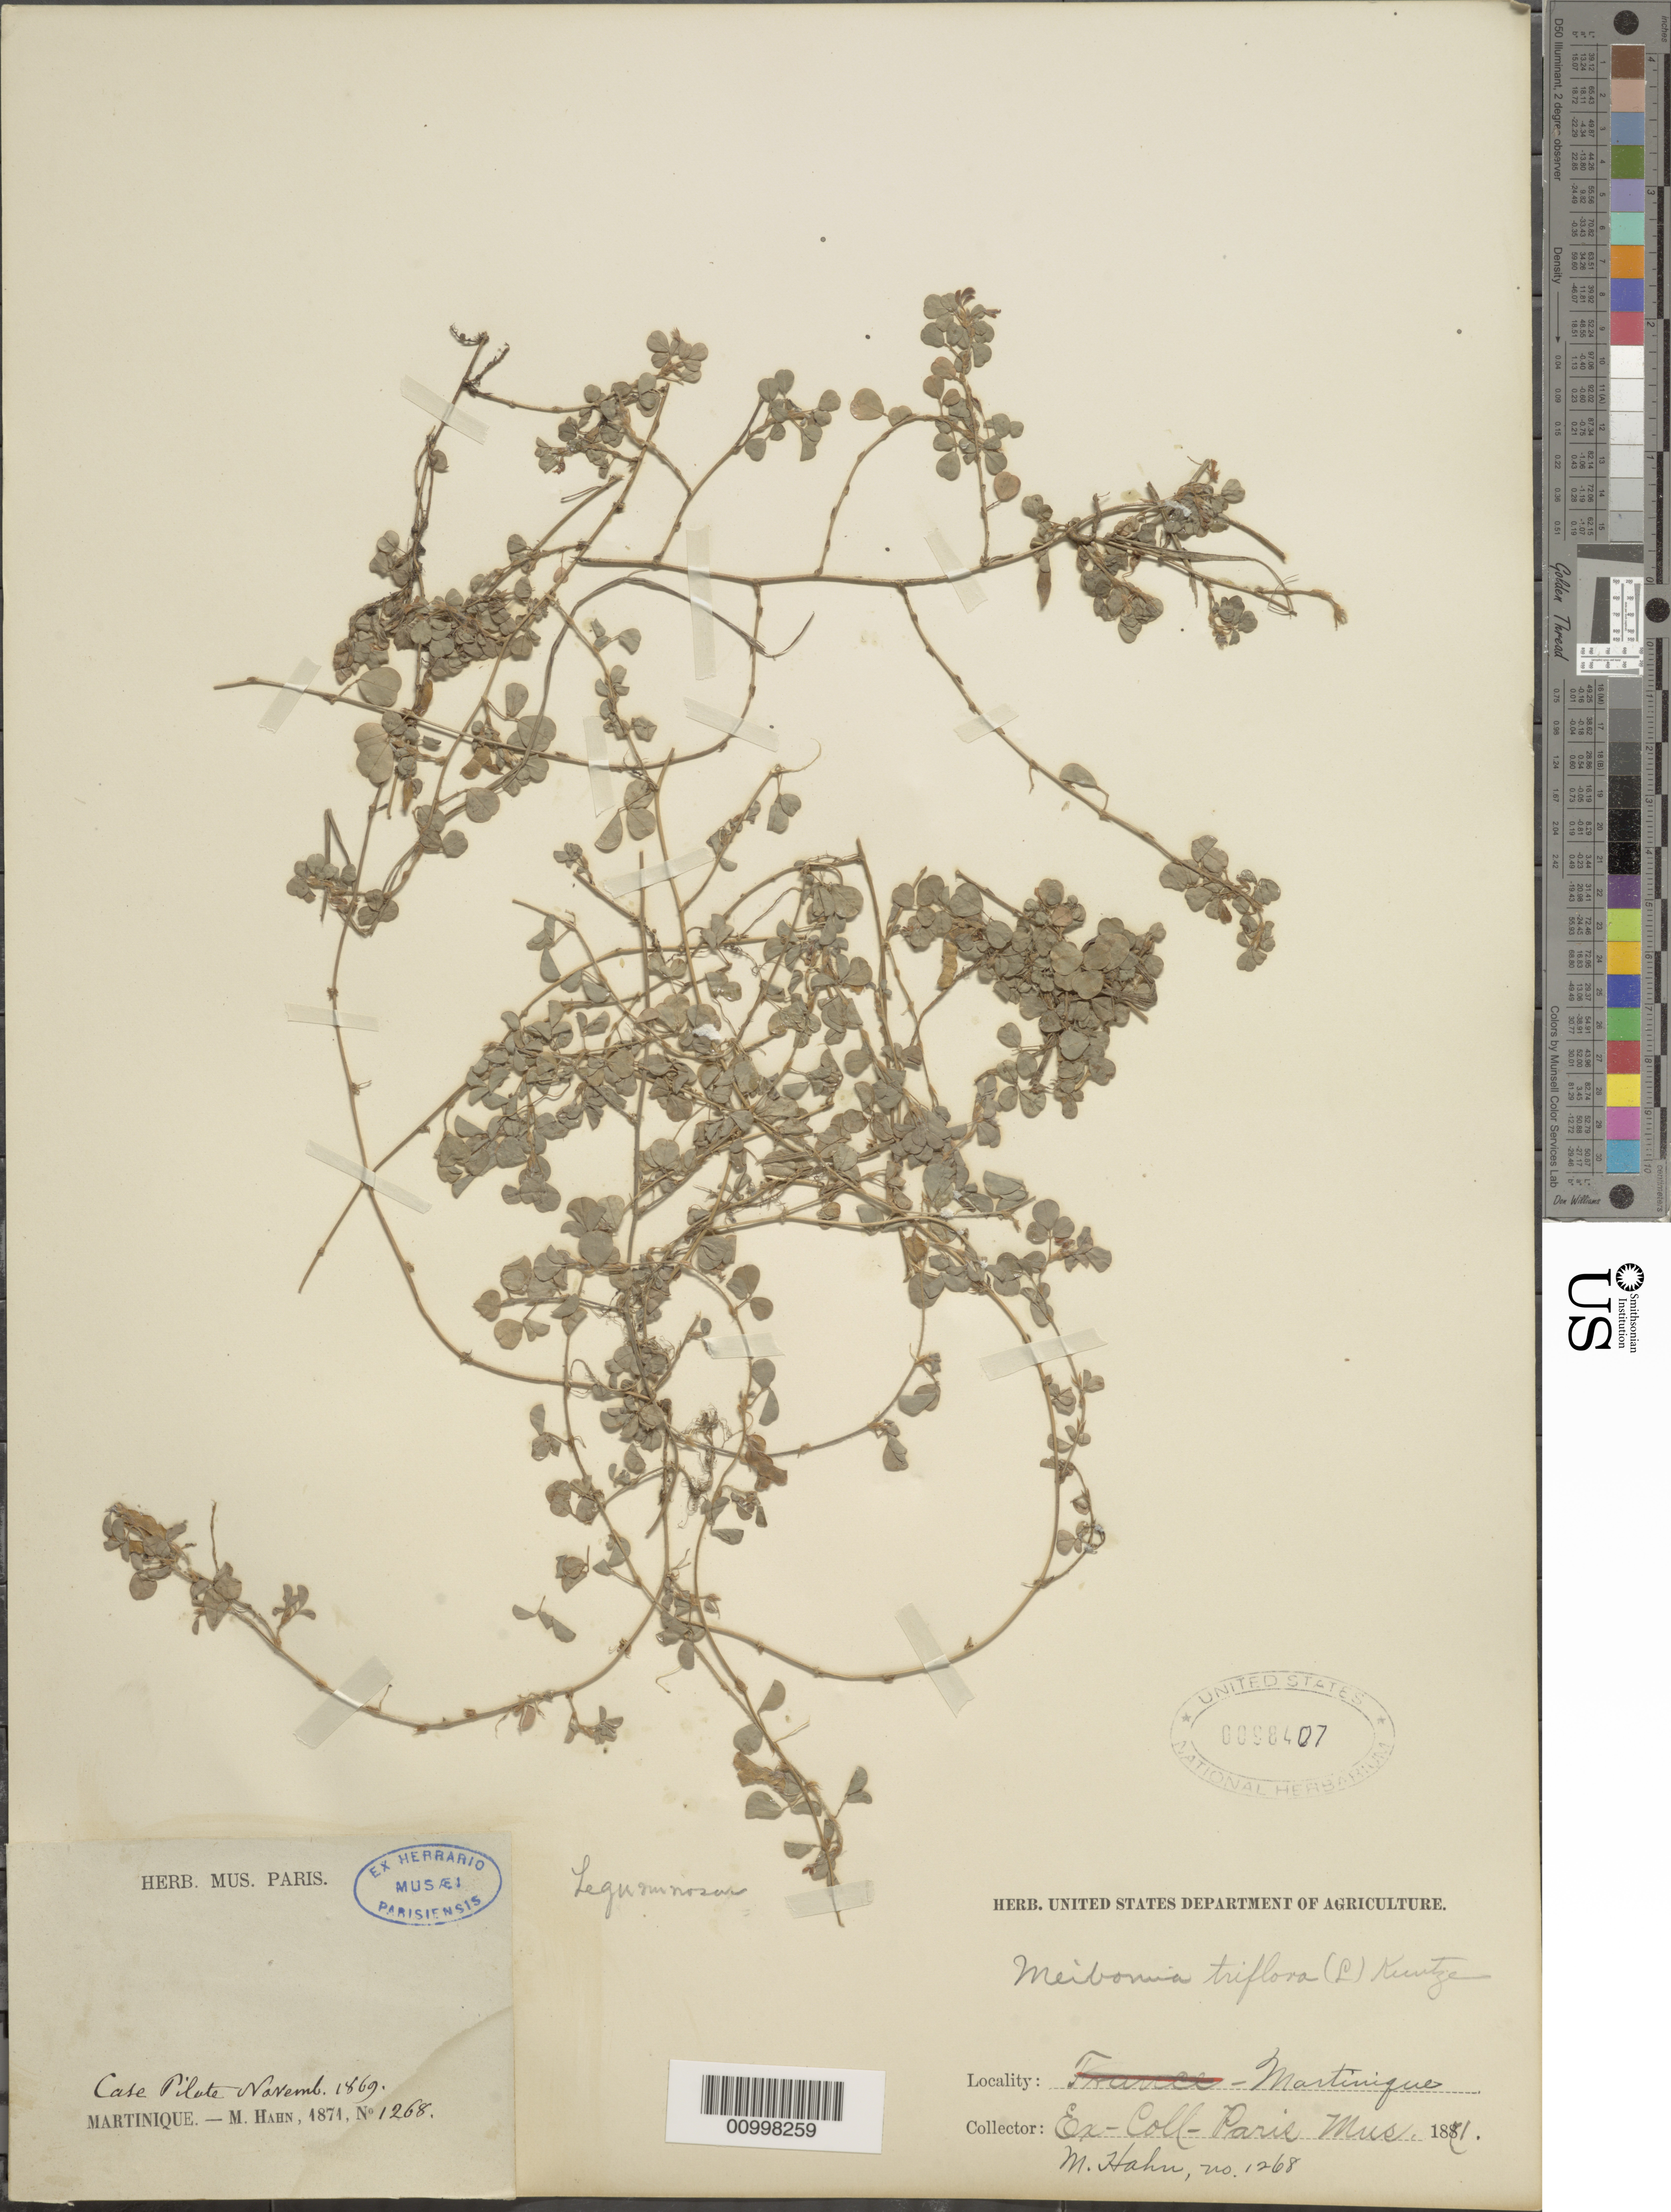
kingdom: Plantae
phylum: Tracheophyta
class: Magnoliopsida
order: Fabales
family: Fabaceae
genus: Grona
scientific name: Grona triflora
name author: (L.) H. Ohashi & K. Ohashi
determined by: Strong, Mark T., (BOT), Smithsonian Institution - National Museum of Natural History (UNITED STATES)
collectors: M. Hahn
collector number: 1268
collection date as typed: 01 Nov 1869 to 30 Nov 1869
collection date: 1869-11-01/1869-11-30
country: Martinique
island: Martinique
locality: Case Pilote.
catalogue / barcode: US 98407